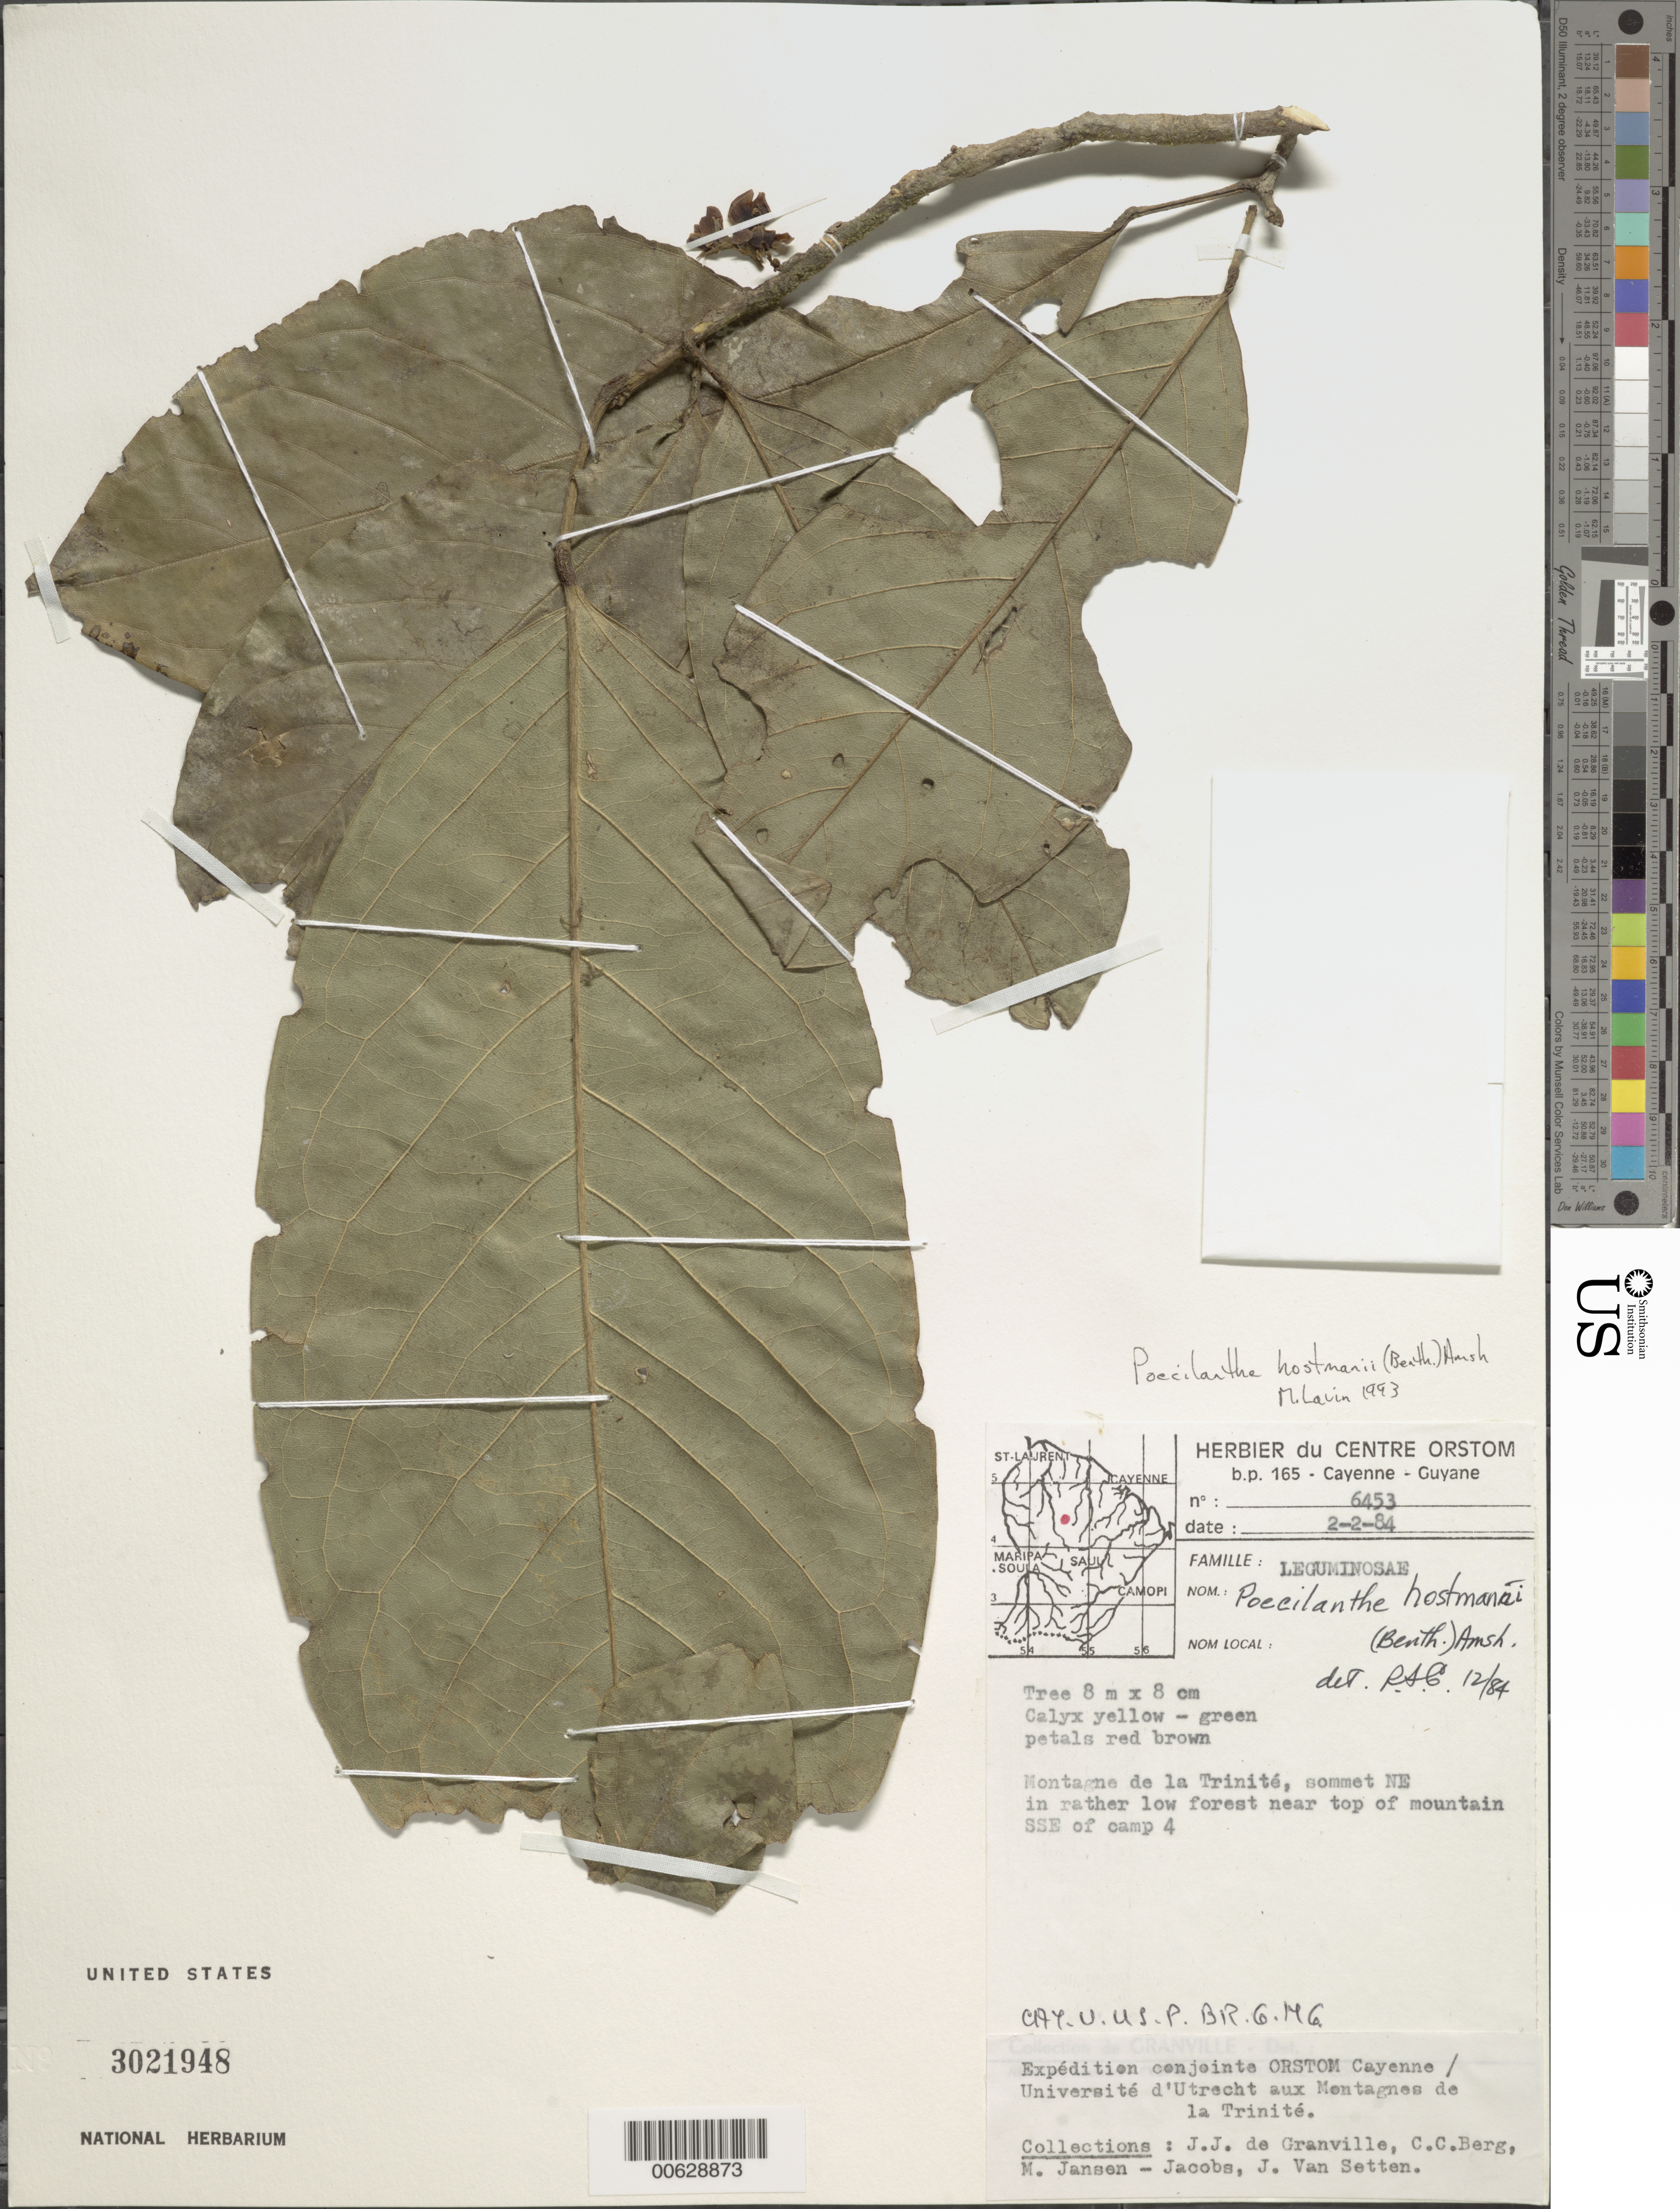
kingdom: Plantae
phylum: Tracheophyta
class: Magnoliopsida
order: Fabales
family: Fabaceae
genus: Limadendron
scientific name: Limadendron hostmannii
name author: (Benth.) Meireles & A.M.G. Azevedo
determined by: U.S. National Herbarium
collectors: J.-J. de Granville, C. C. Berg, M. J. Jansen-Jacobs & J. van Setten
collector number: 6453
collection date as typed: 2-Feb-84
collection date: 1984-02-02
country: French Guiana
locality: Montagnes de la Trinité, sommet NE, SSE of camp 4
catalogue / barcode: US 3021948